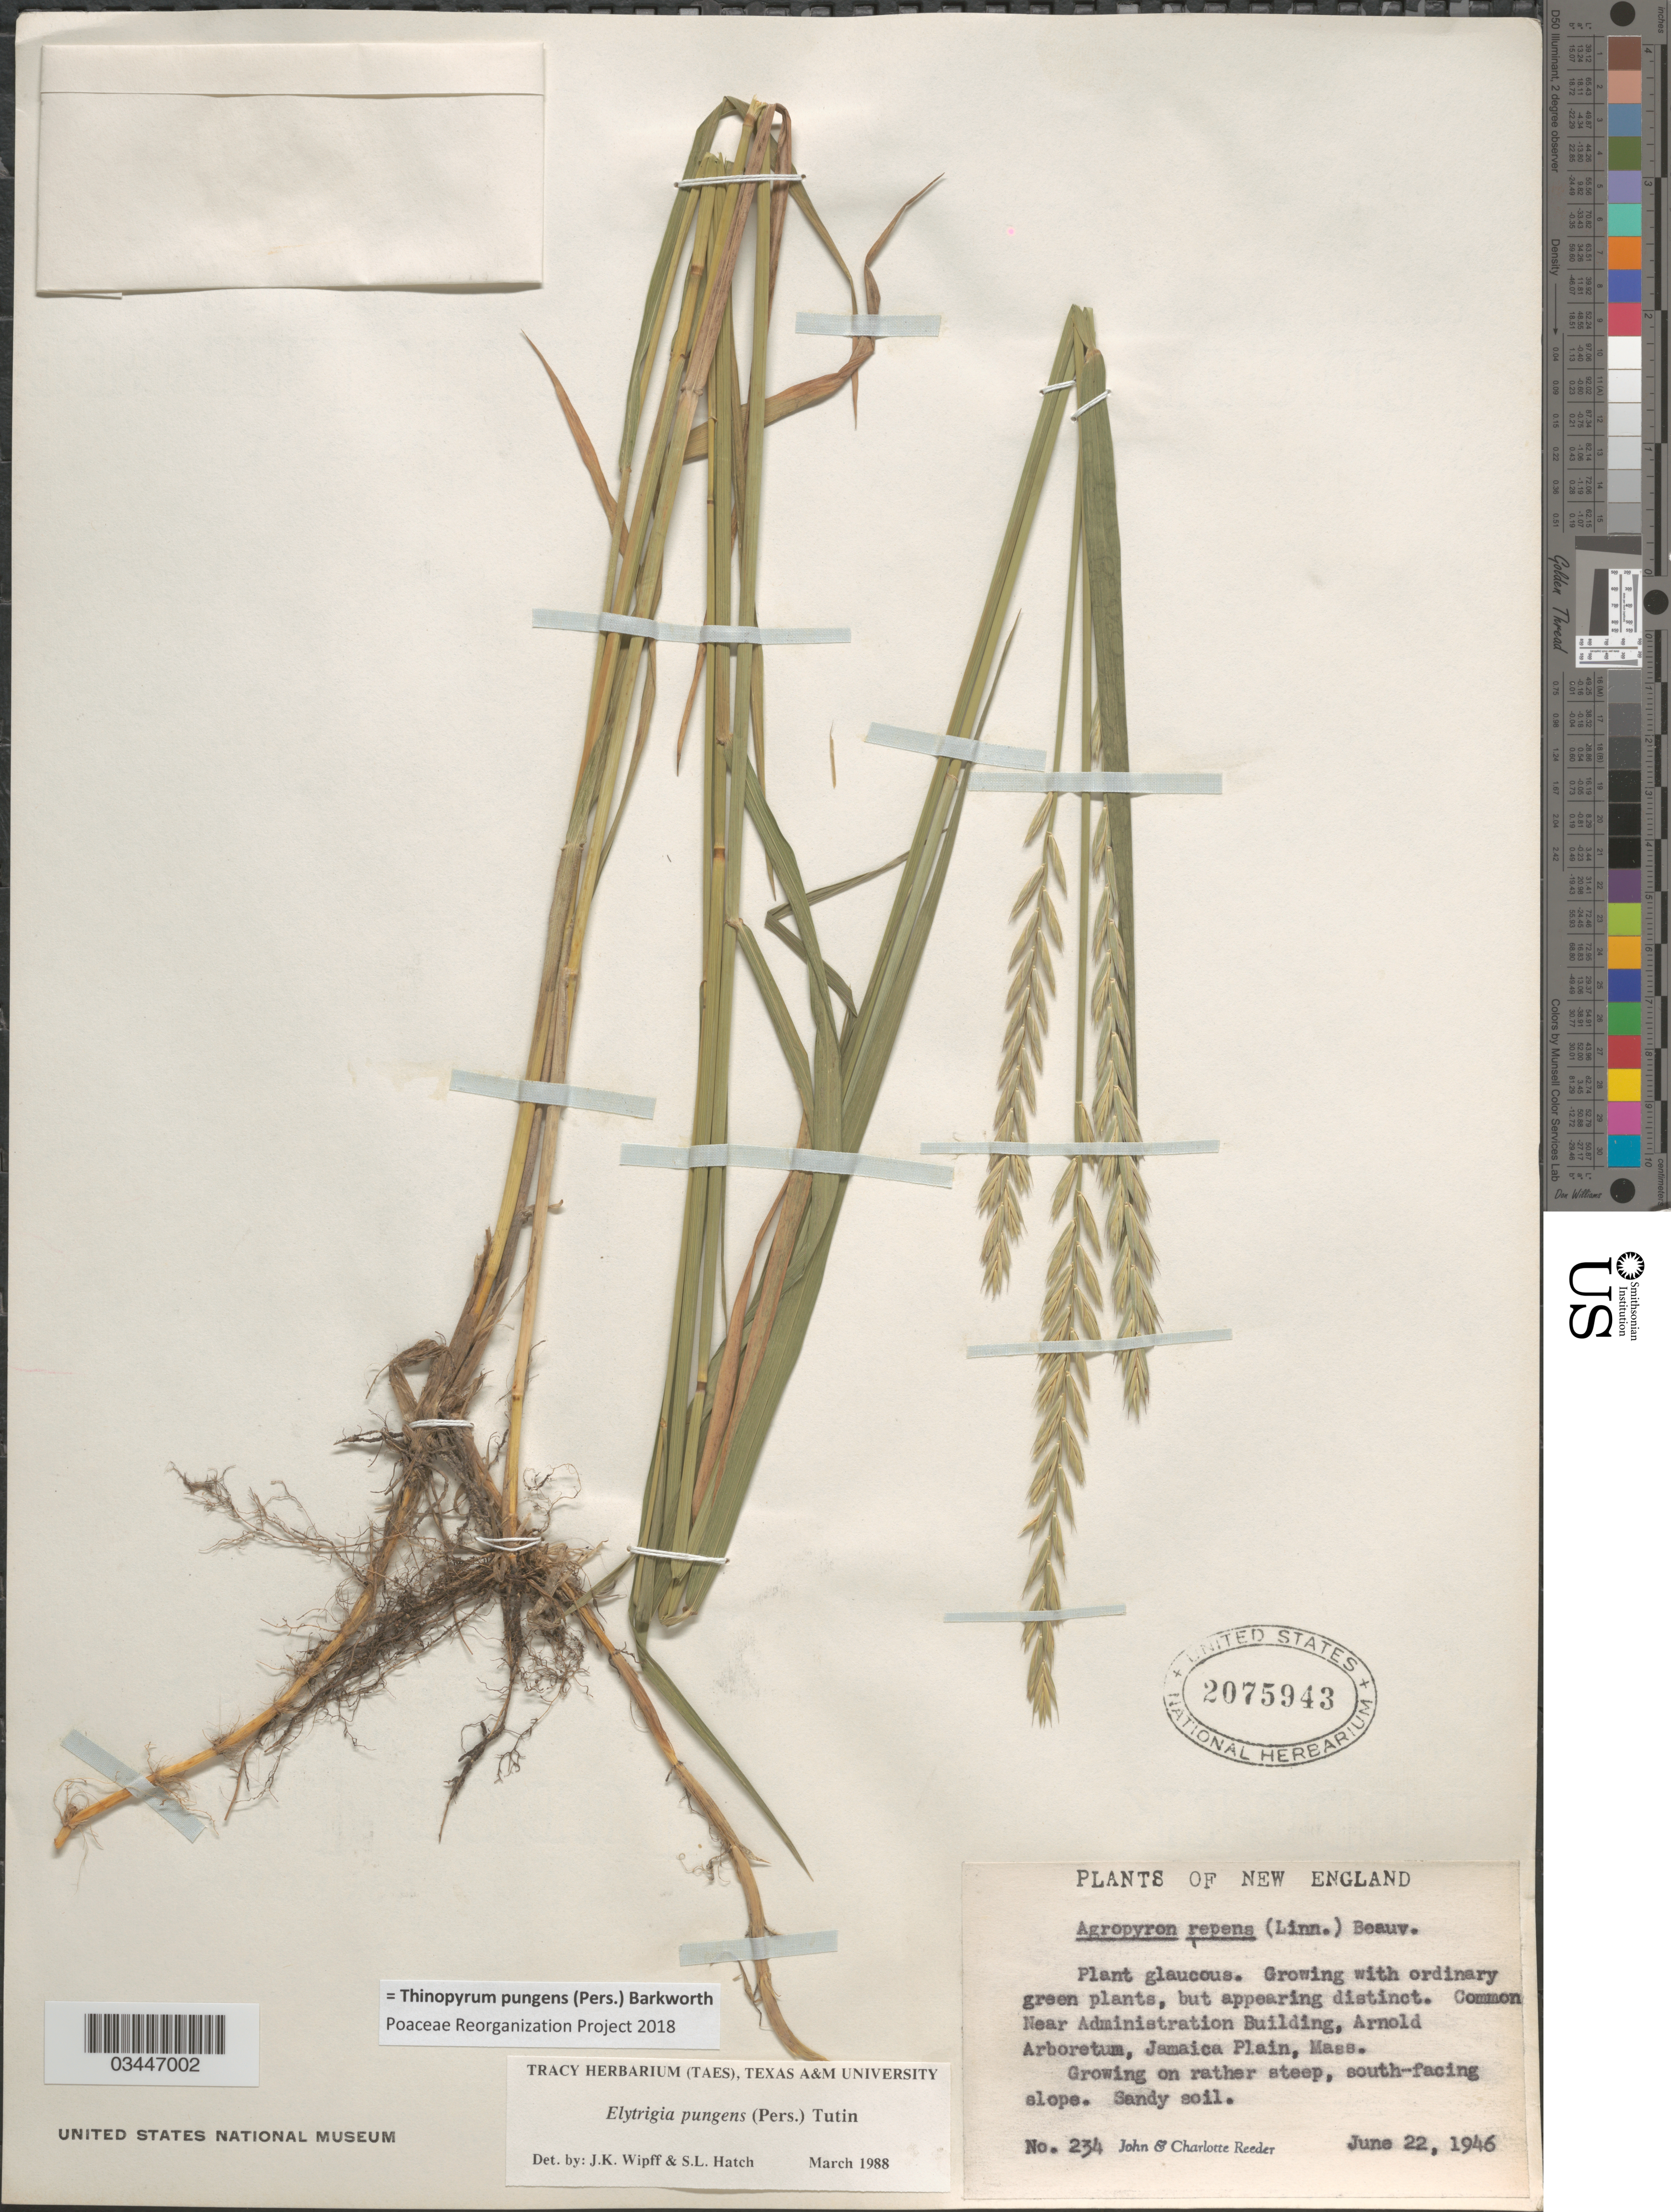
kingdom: Plantae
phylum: Tracheophyta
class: Liliopsida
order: Poales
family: Poaceae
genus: Thinopyrum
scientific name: Thinopyrum pungens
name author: (Pers.) Barkworth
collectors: J. R. Reeder & C. G. Reeder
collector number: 234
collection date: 1946-06-22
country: United States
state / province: Massachusetts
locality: New England. Near Administration Building, Arnold Arboretum, Jamaica Plain. Growing on rather steep, south-facing slope.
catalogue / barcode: US 2075943